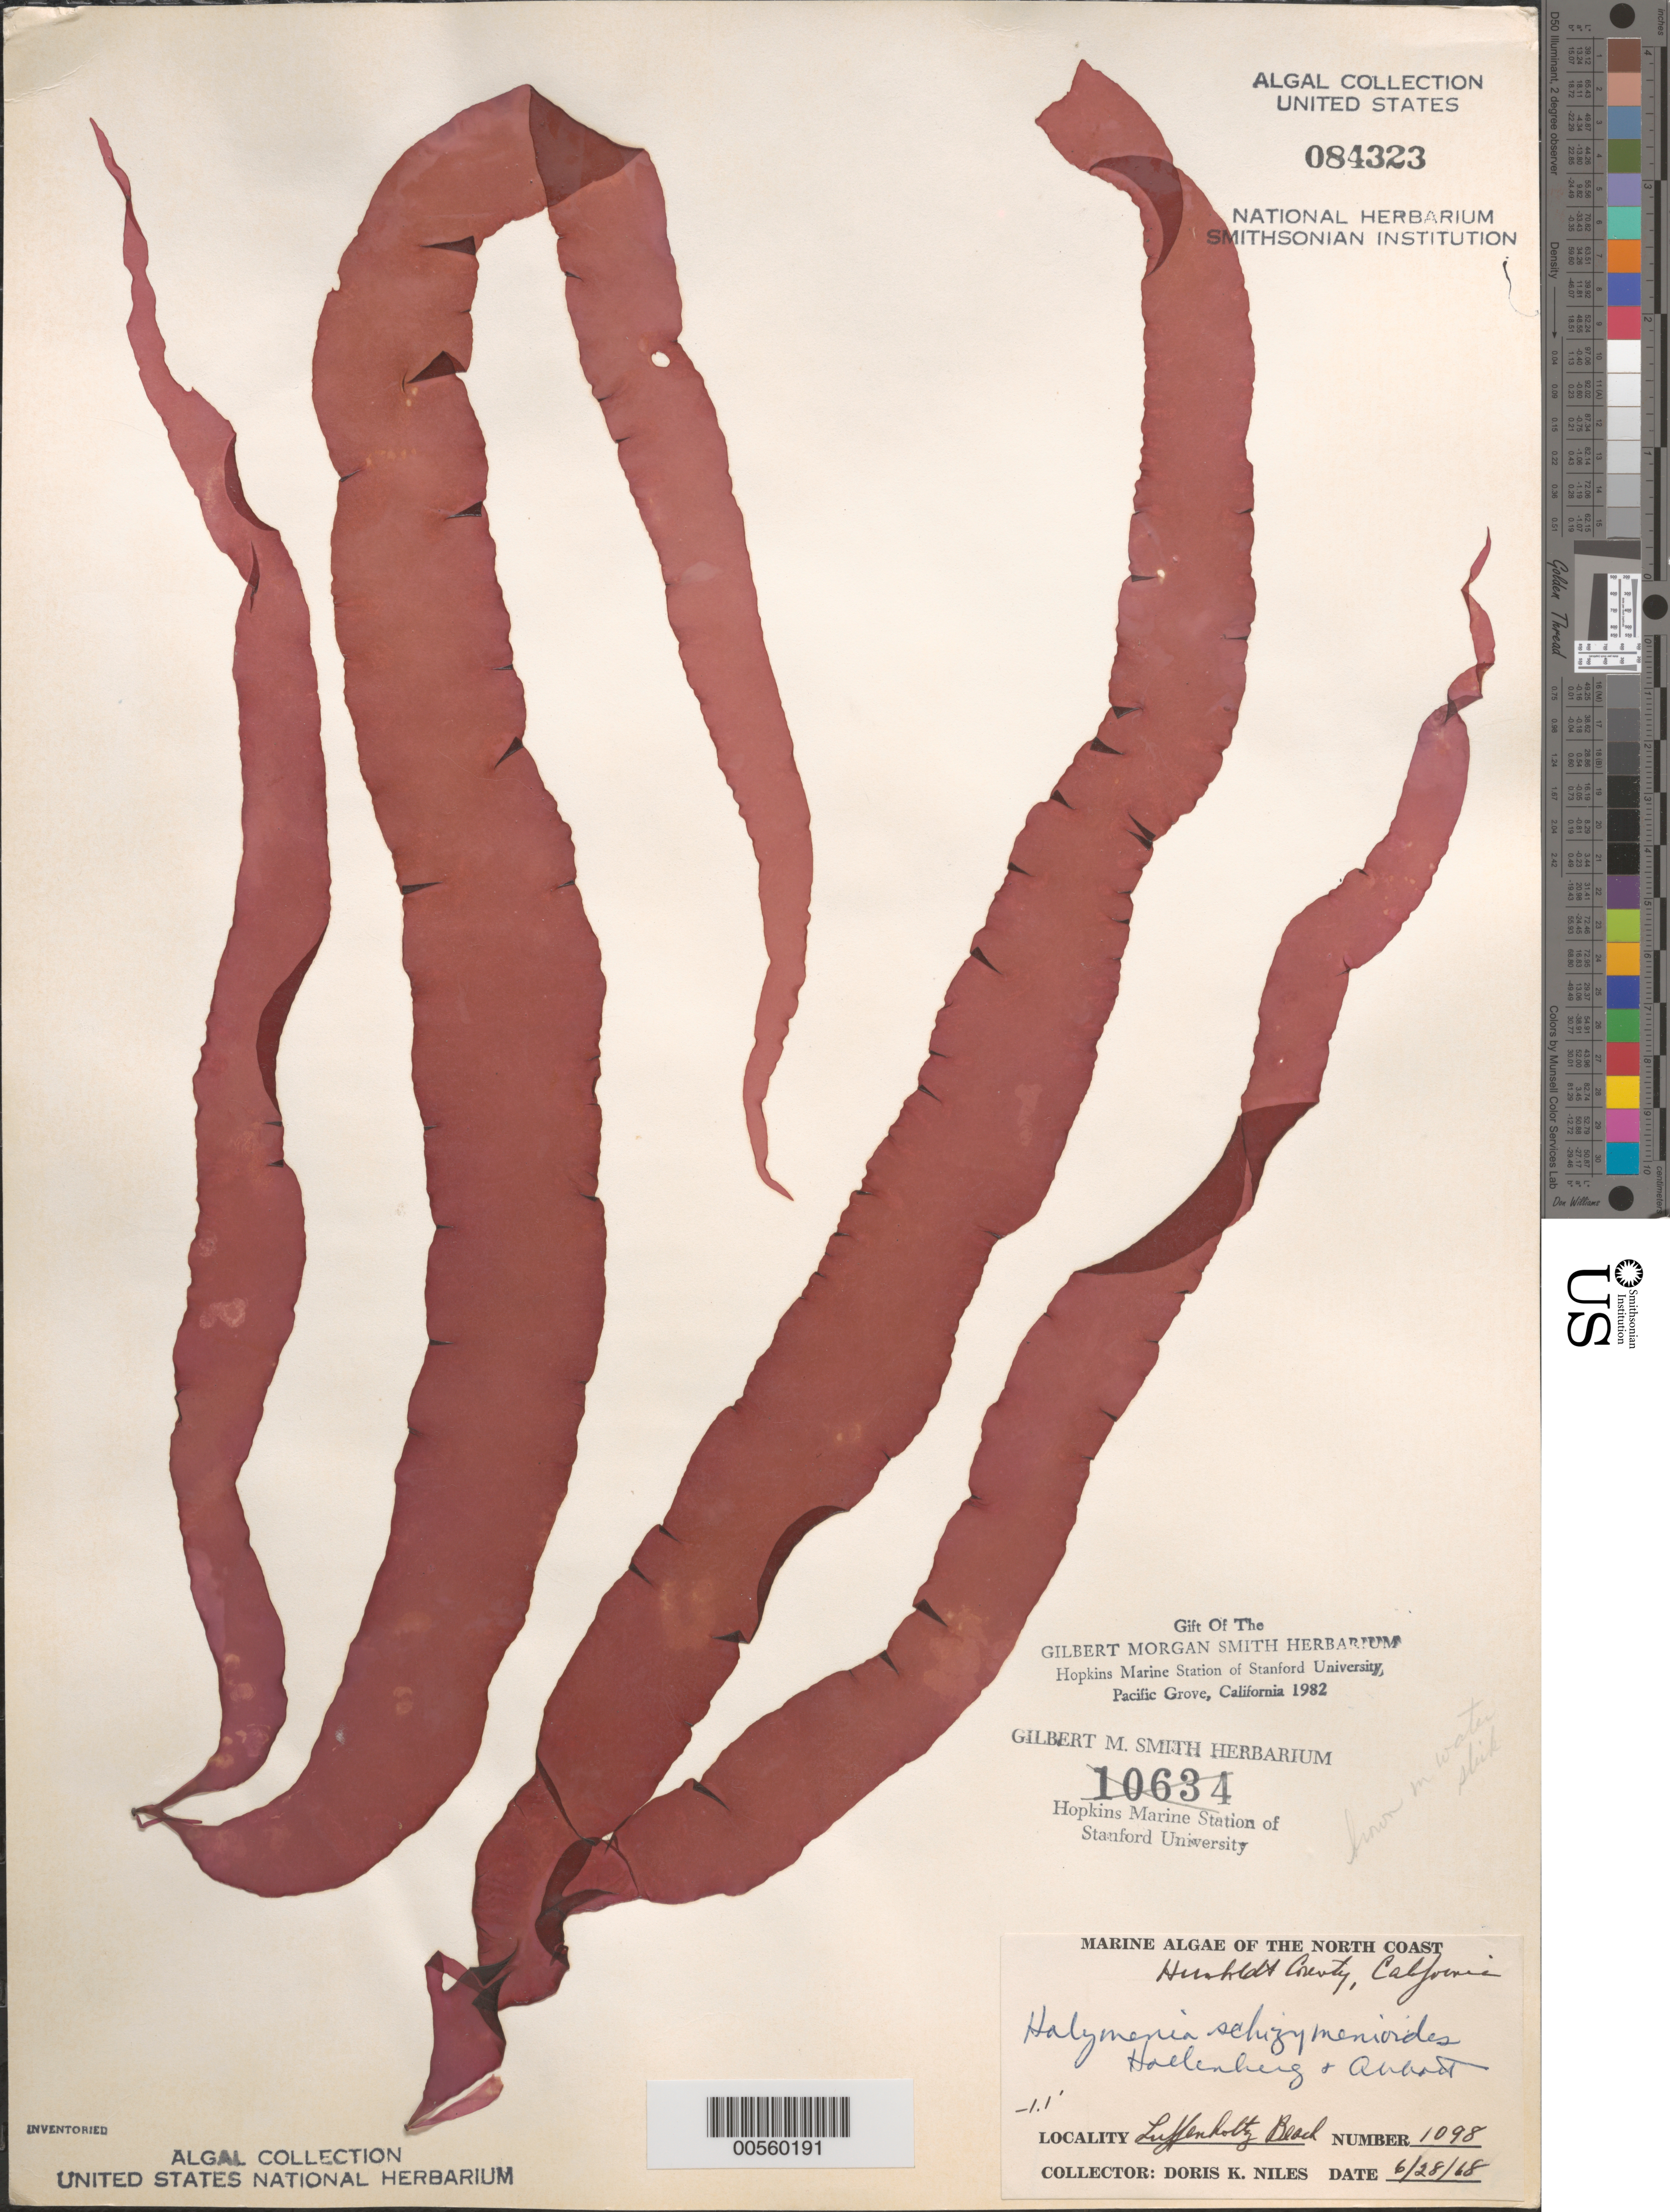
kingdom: Plantae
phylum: Rhodophyta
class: Florideophyceae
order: Halymeniales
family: Halymeniaceae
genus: Halymenia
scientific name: Halymenia schizymenioides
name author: Hollenb. & I.A. Abbott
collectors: D. Niles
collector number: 1098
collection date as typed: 28 Jun 1968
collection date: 1968-06-28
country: United States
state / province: California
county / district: Humboldt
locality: Luffenholtz Beach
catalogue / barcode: US 84323